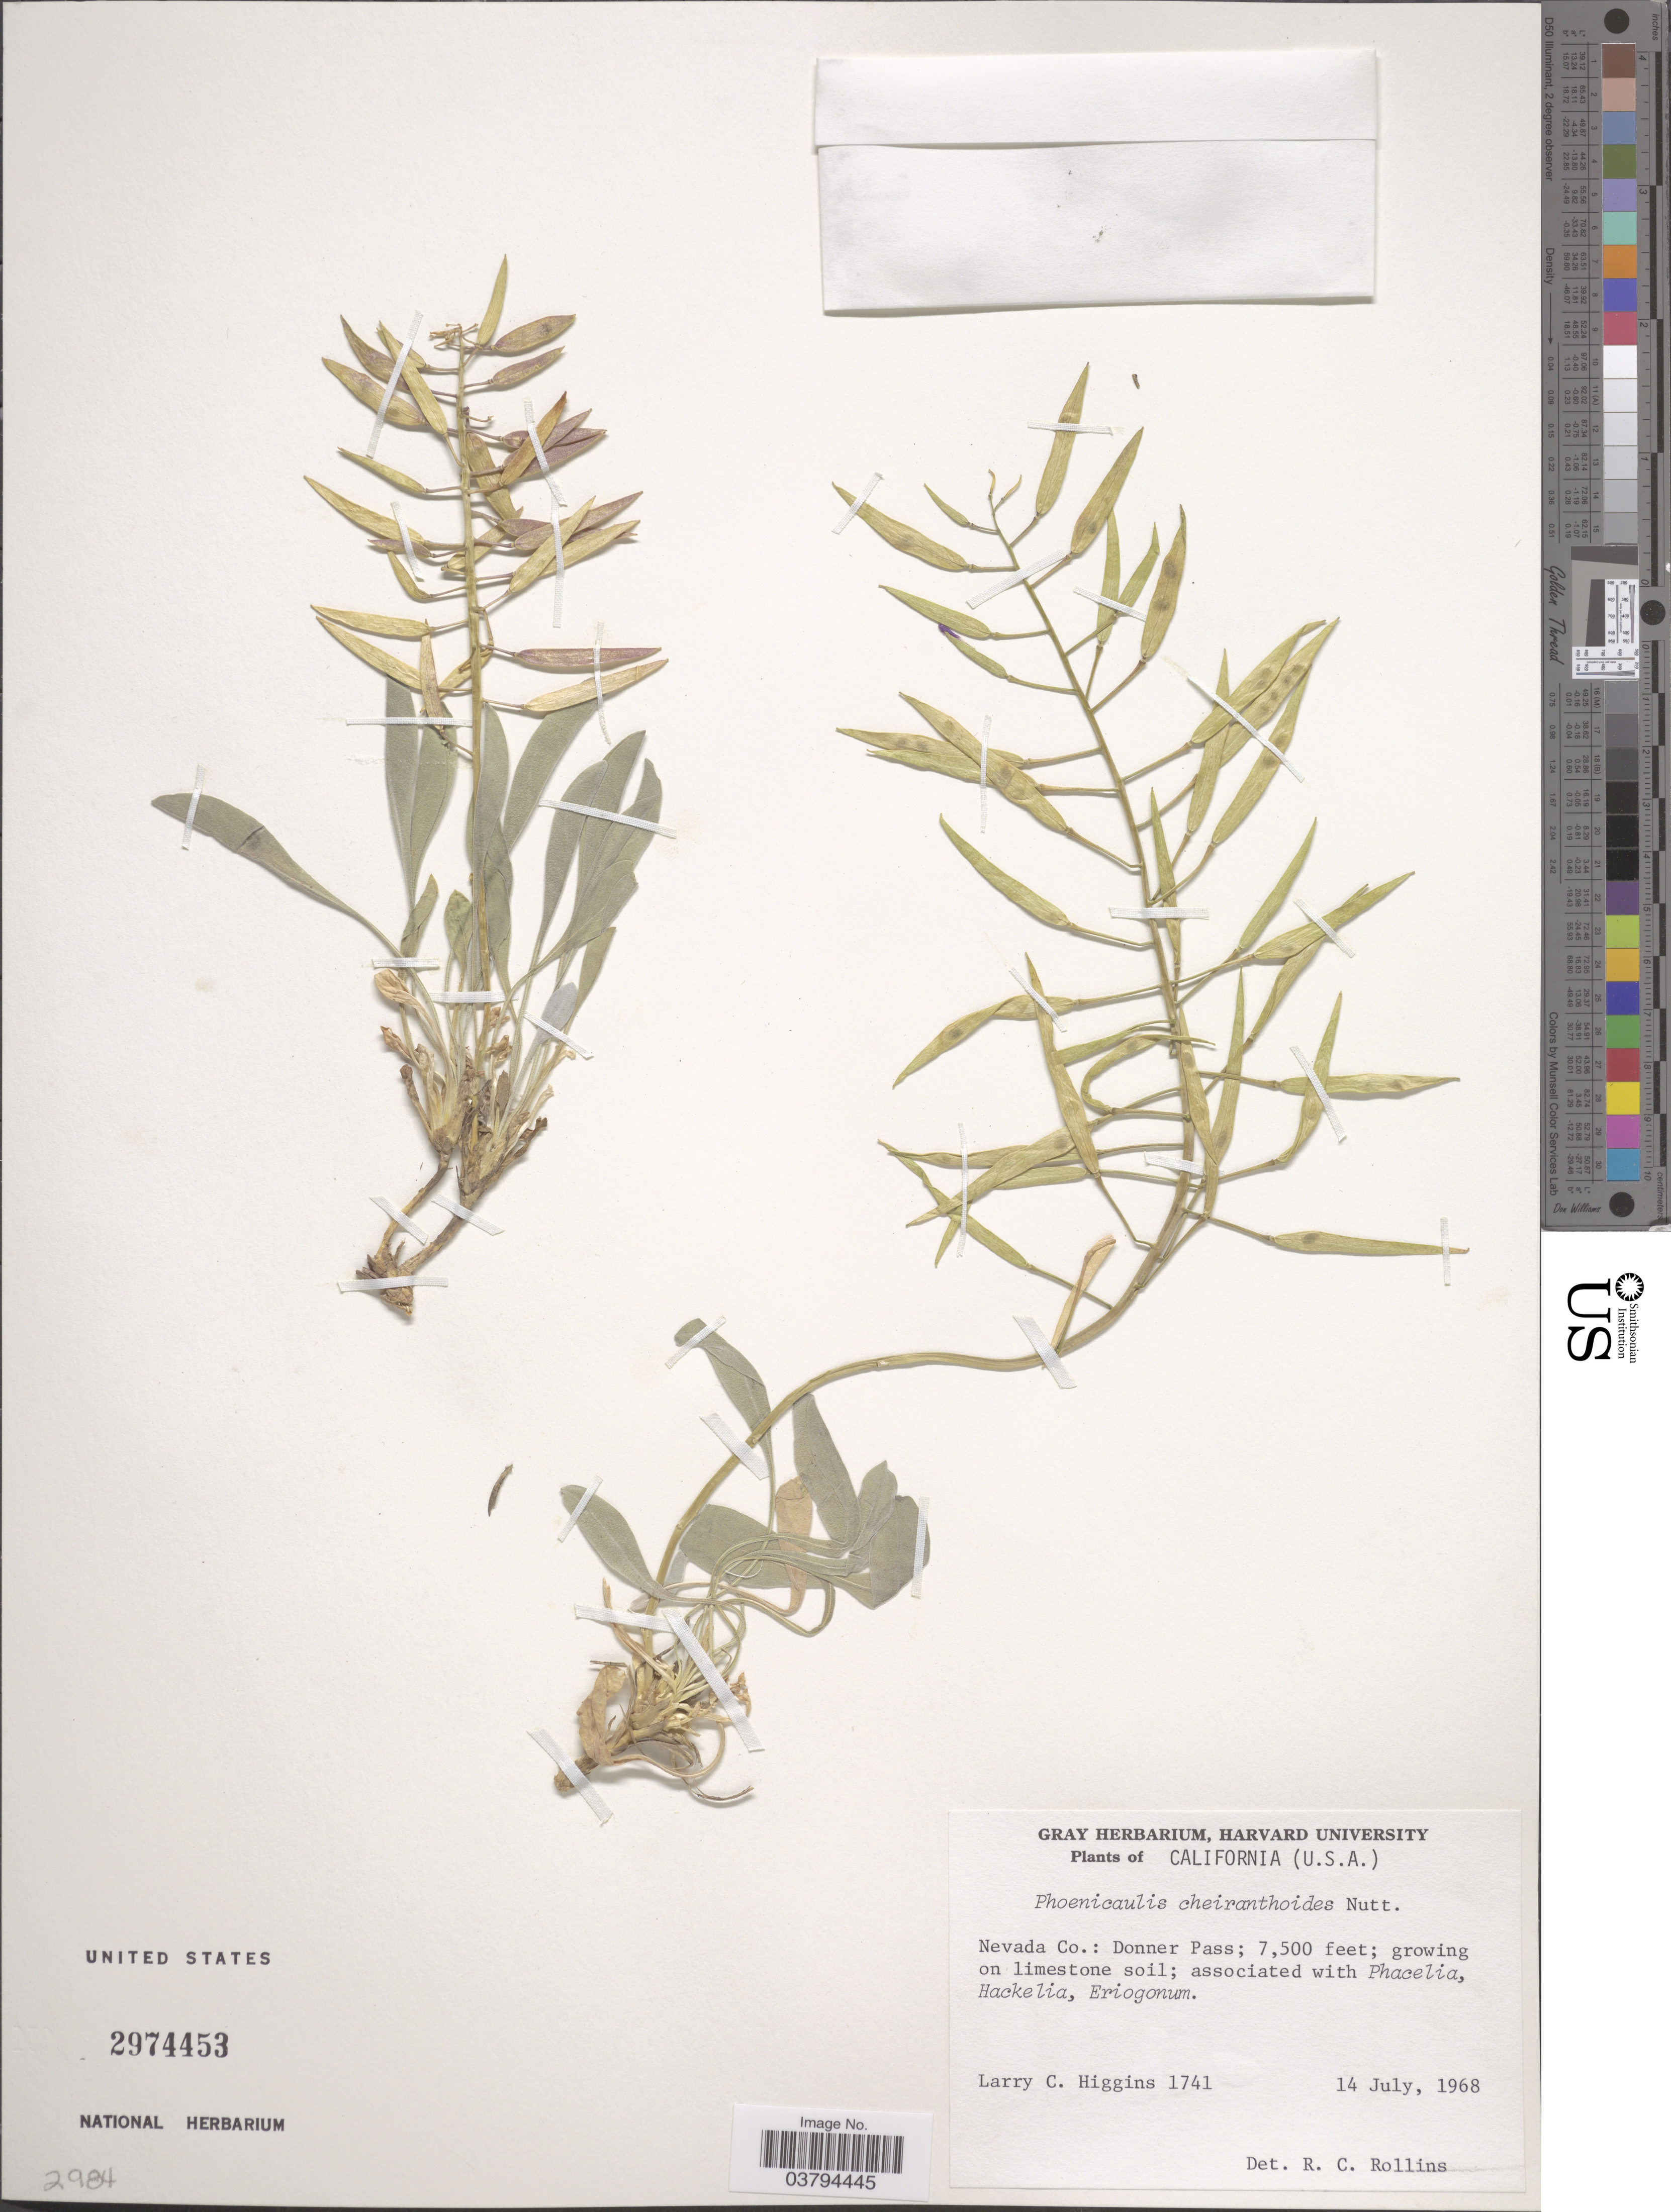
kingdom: Plantae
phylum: Tracheophyta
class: Magnoliopsida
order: Brassicales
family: Brassicaceae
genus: Phoenicaulis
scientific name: Phoenicaulis cheiranthoides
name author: Nutt.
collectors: L. Higgins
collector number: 1741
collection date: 1968-07-14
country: United States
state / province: California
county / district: Nevada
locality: Nevada Co.: Donner Pass.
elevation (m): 2286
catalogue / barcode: US 2974453